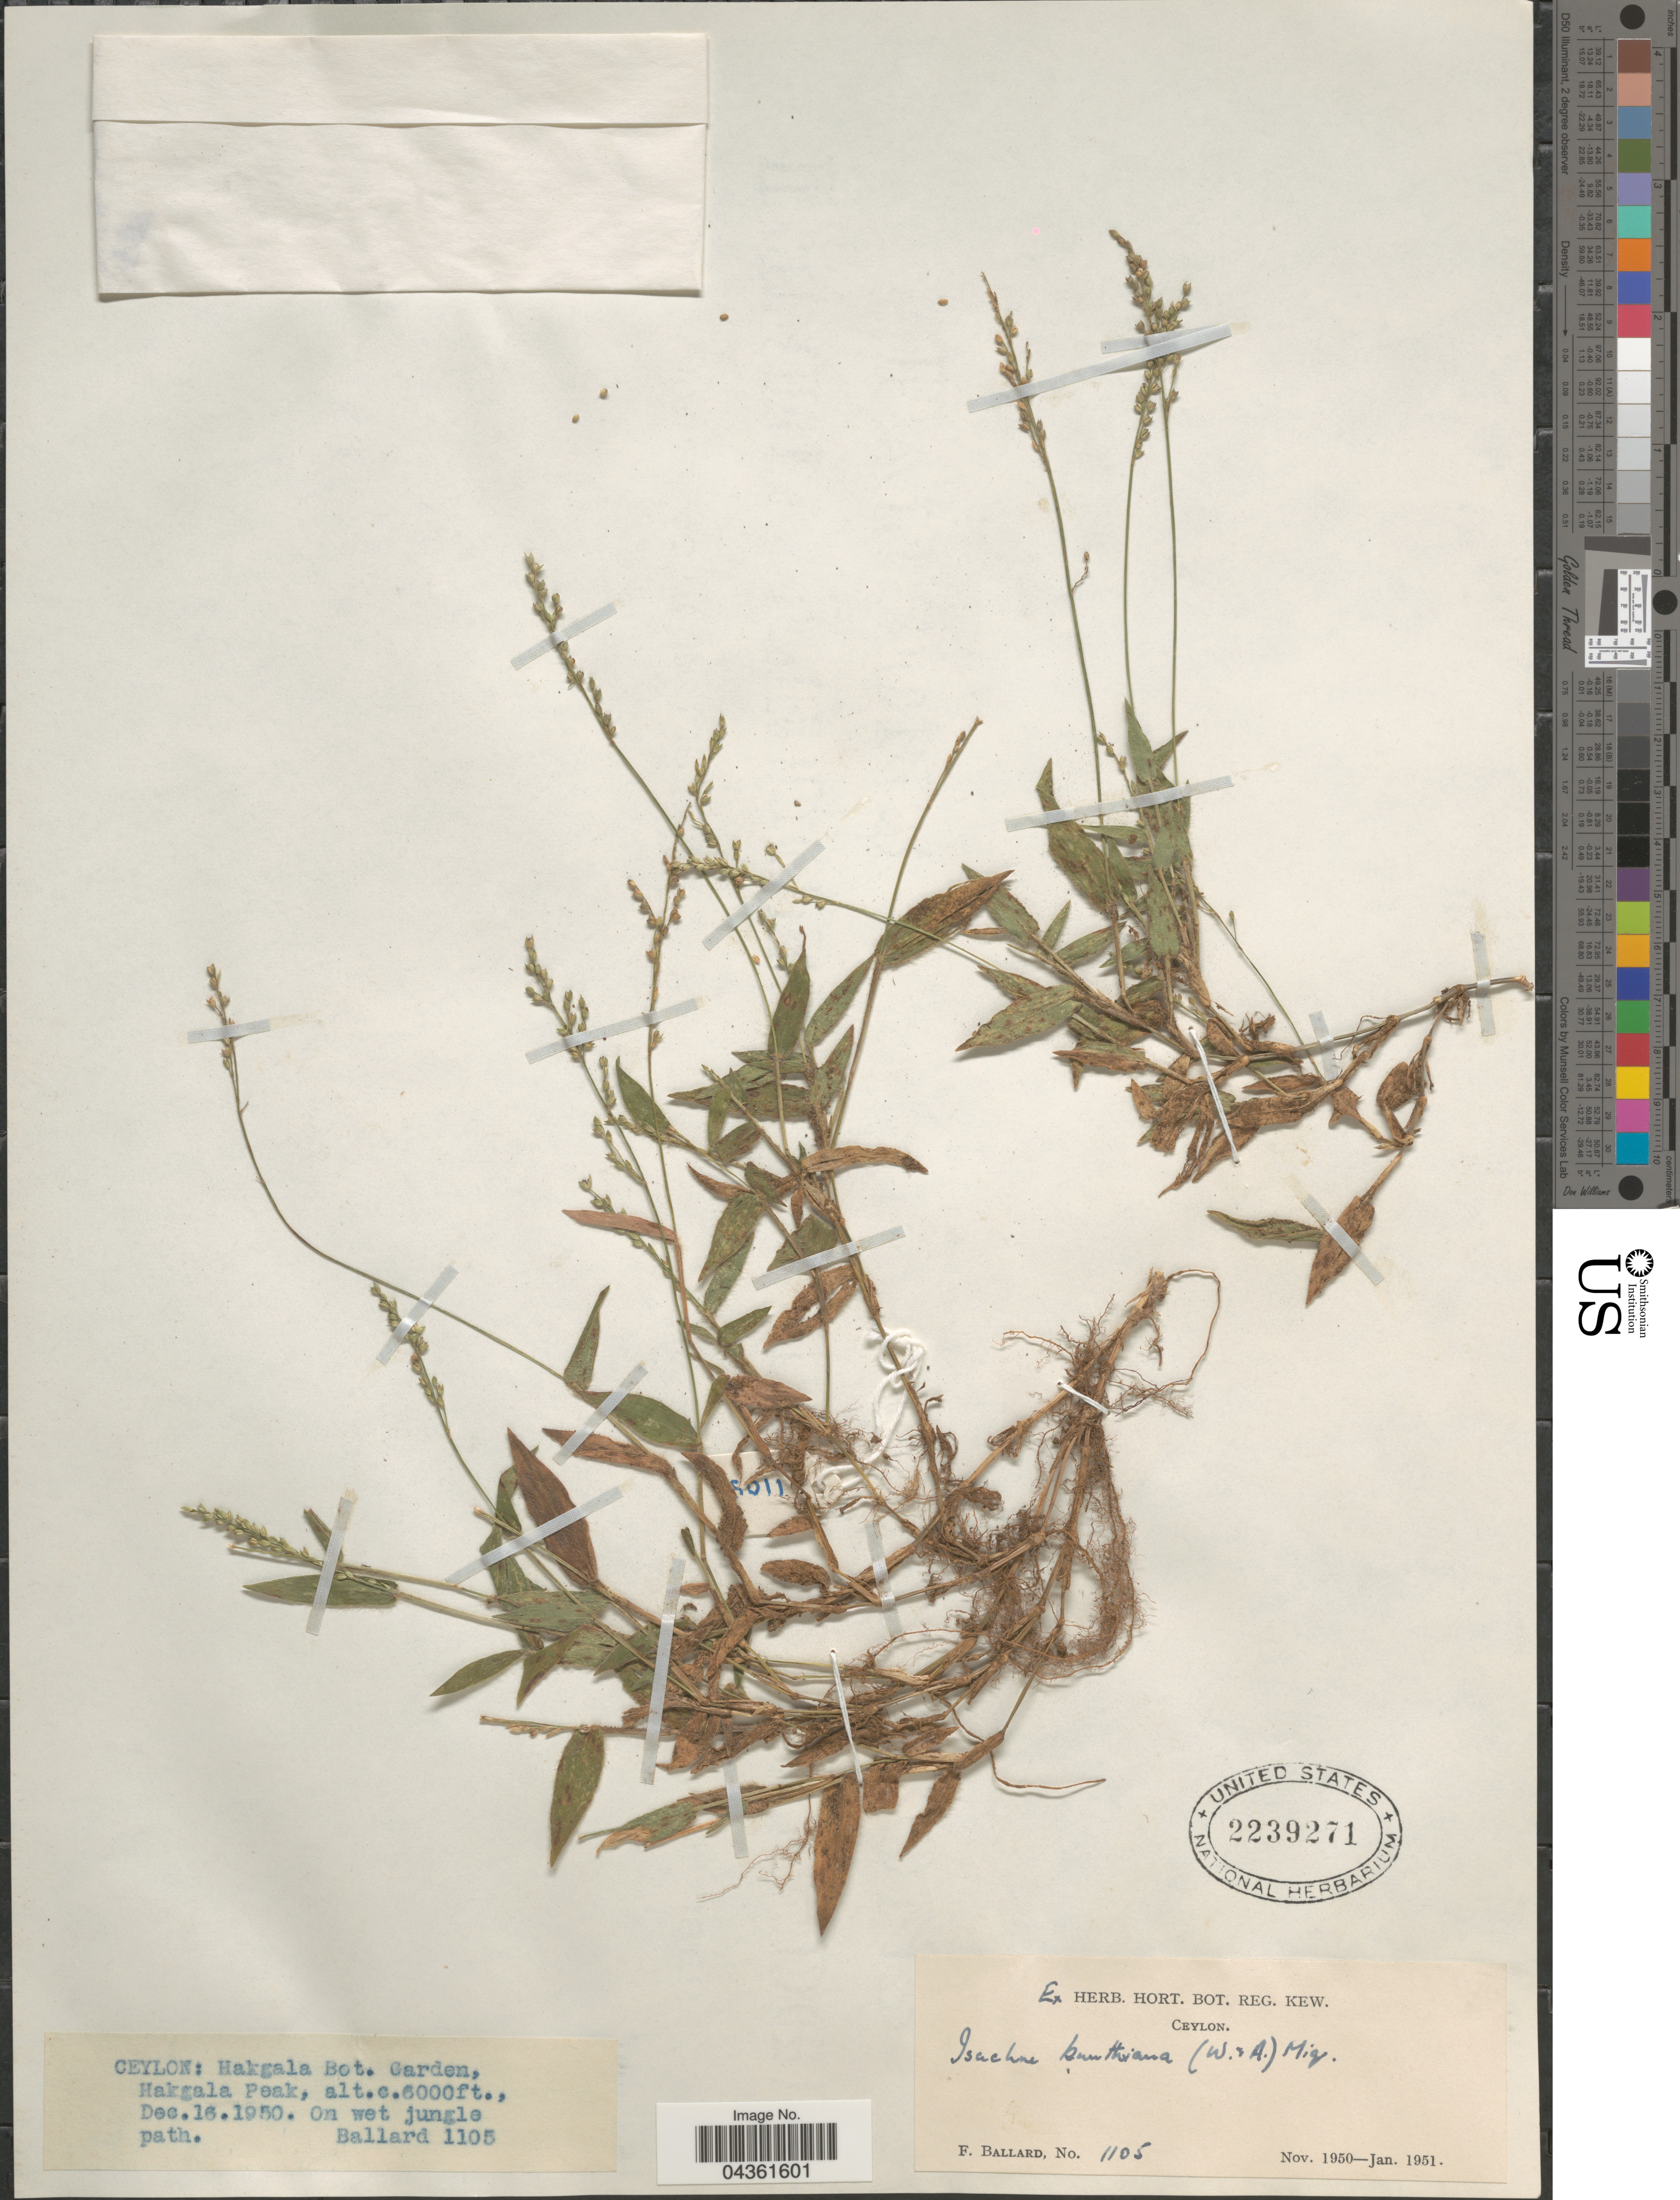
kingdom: Plantae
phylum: Tracheophyta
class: Liliopsida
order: Poales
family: Poaceae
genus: Isachne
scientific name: Isachne kunthiana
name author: (Wight & Arn. ex Steud.) Miq.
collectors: F. Ballard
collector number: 1105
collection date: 1950-12-16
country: Sri Lanka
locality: Ceylon: Hakgala Bot. Garden, Hakgala Peak.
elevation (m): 1829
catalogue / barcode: US 2239271